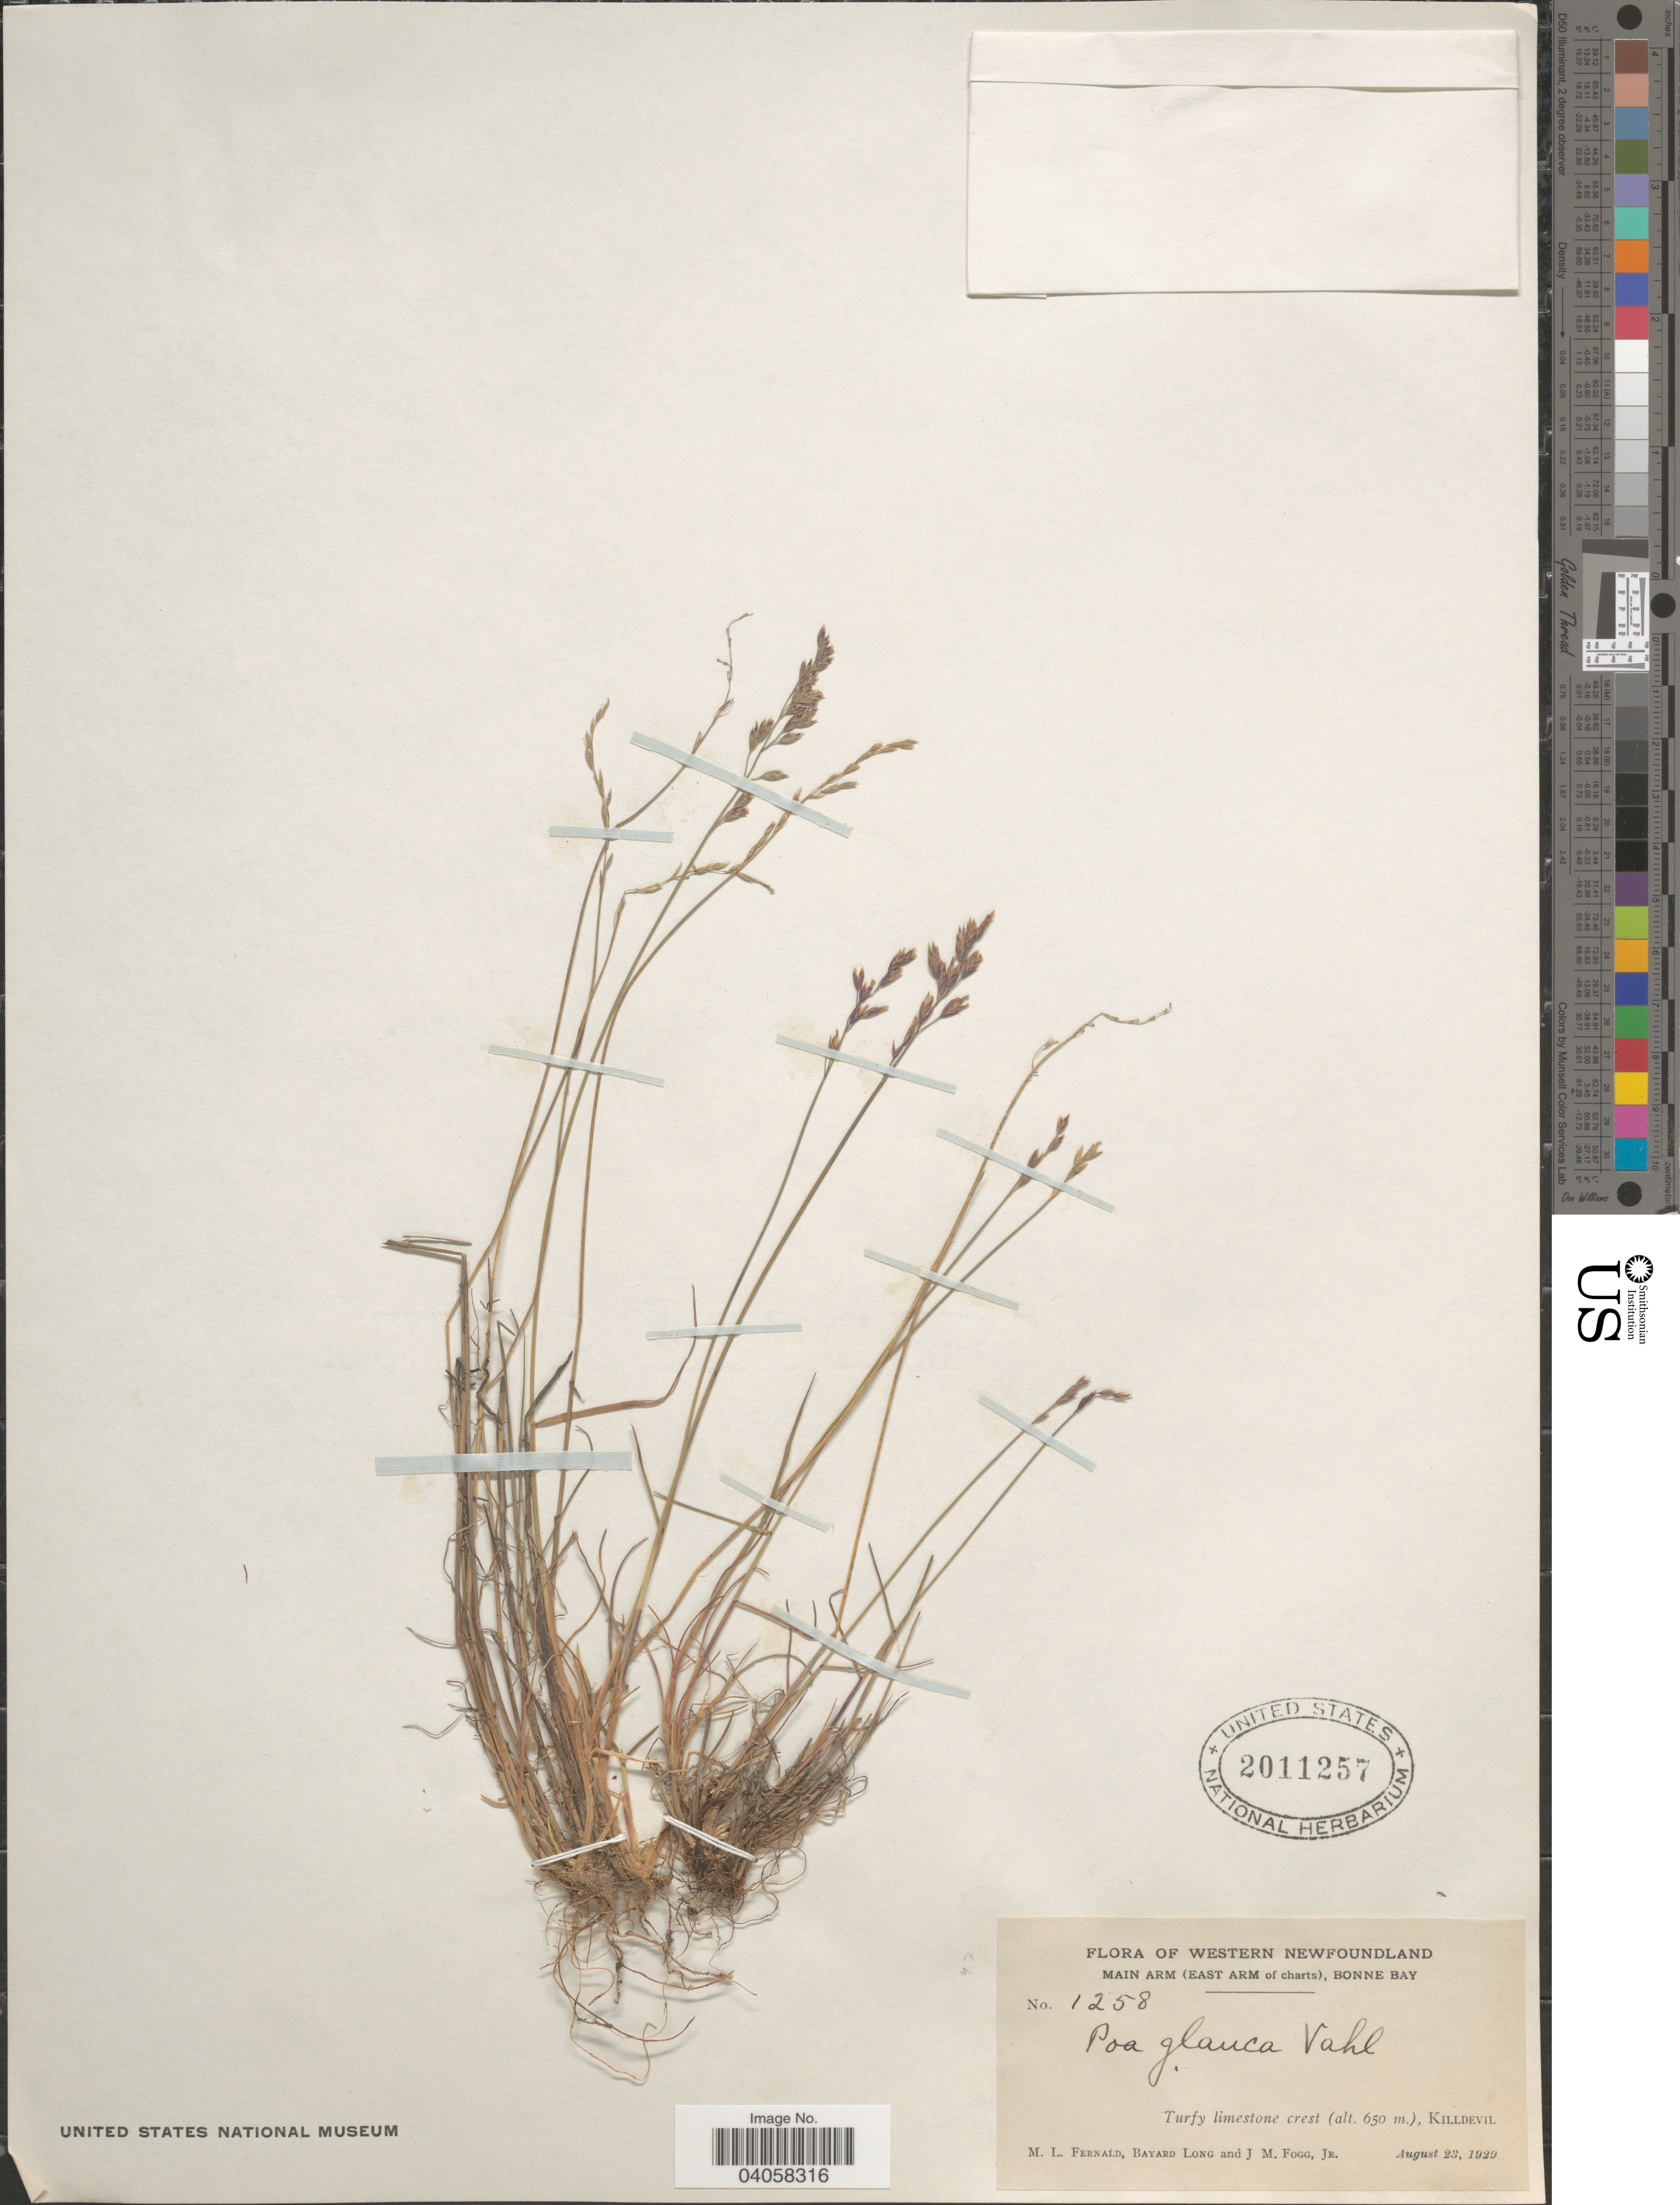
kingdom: Plantae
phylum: Tracheophyta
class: Liliopsida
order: Poales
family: Poaceae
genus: Poa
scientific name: Poa glauca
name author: Vahl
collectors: M. L. Fernald, B. Long & J. Fogg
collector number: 1258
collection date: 1929-08-23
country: Canada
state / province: Newfoundland and Labrador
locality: Western Newfoundland. Main Arm (East Arm of charts), Bonne Bay. Turfy limestone crest, Killdevil.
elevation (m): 650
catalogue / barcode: US 2011257